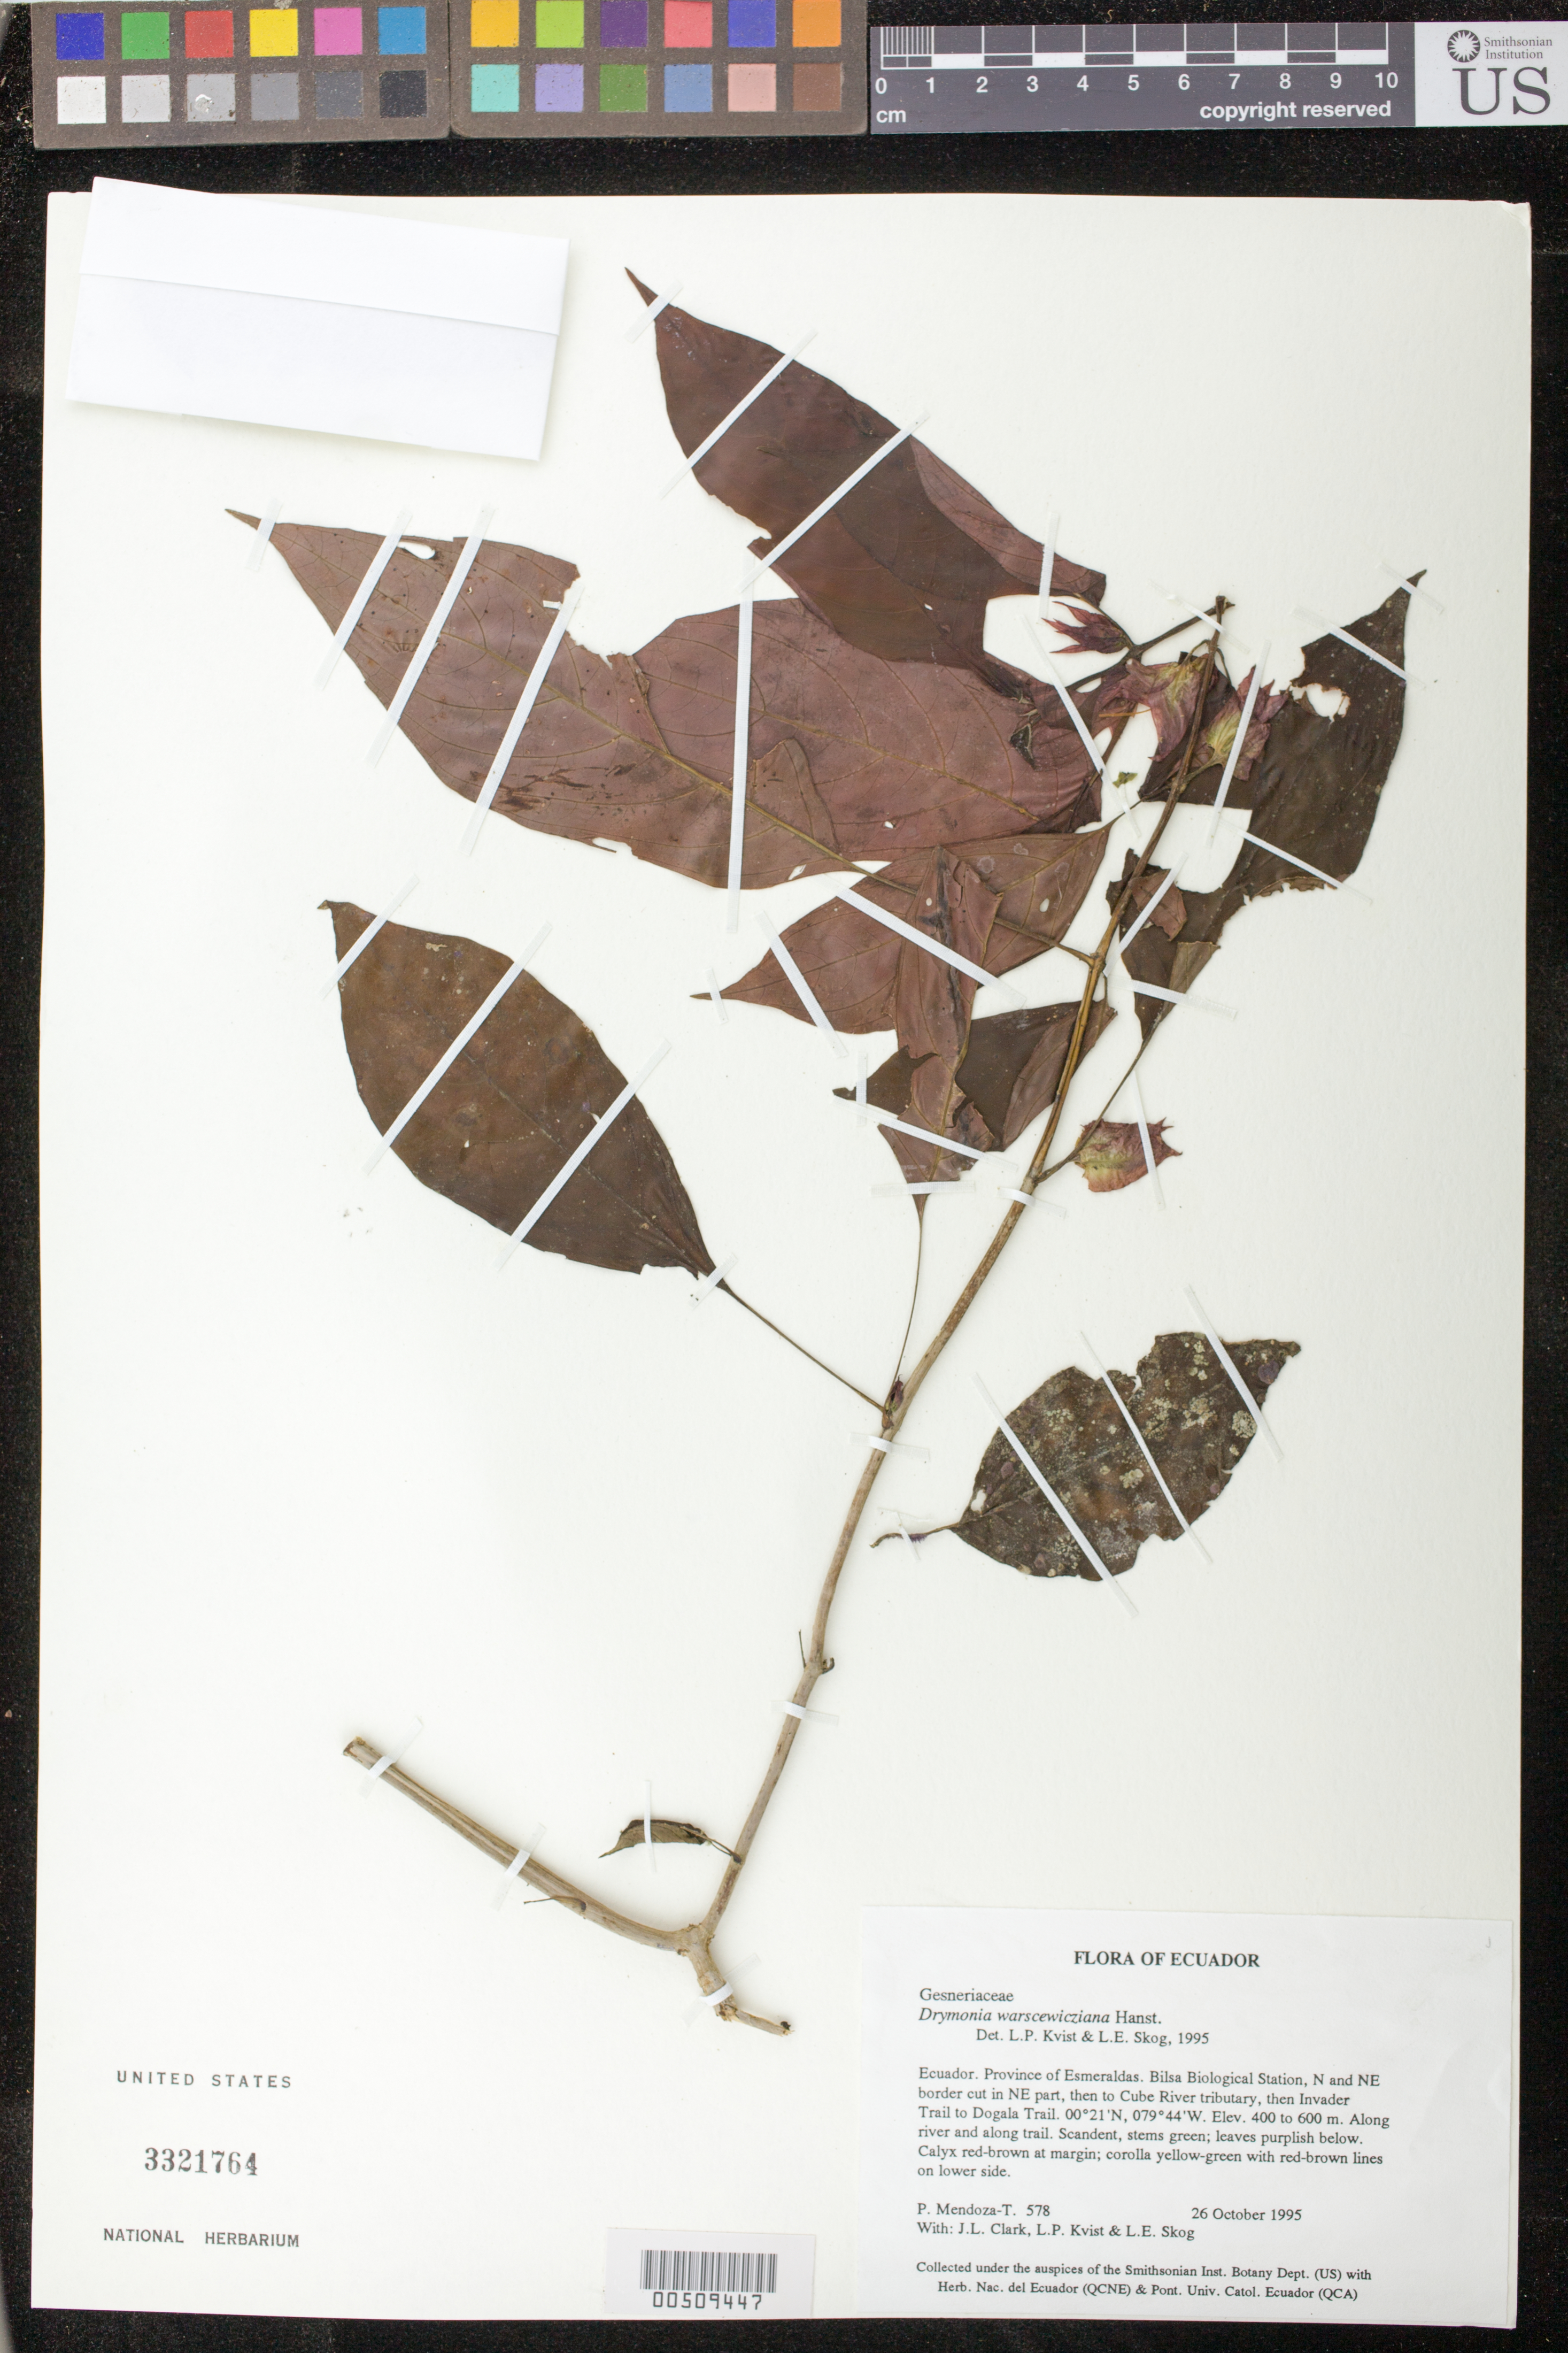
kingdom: Plantae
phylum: Tracheophyta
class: Magnoliopsida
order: Lamiales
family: Gesneriaceae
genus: Drymonia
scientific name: Drymonia warszewicziana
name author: Hanst.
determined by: Skog, Laurence E.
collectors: P. Mendoza-T., J. L. Clark, L. P. Kvist & L. E. Skog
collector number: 578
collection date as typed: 26 Oct 1995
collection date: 1995-10-26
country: Ecuador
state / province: Esmeraldas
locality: Bilsa Biological Station, N and NE border cut in NE part, then to Cube River tributary, then Invader Trail to Dogala Trail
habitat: Along river and along trail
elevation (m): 400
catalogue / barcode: US 3321764